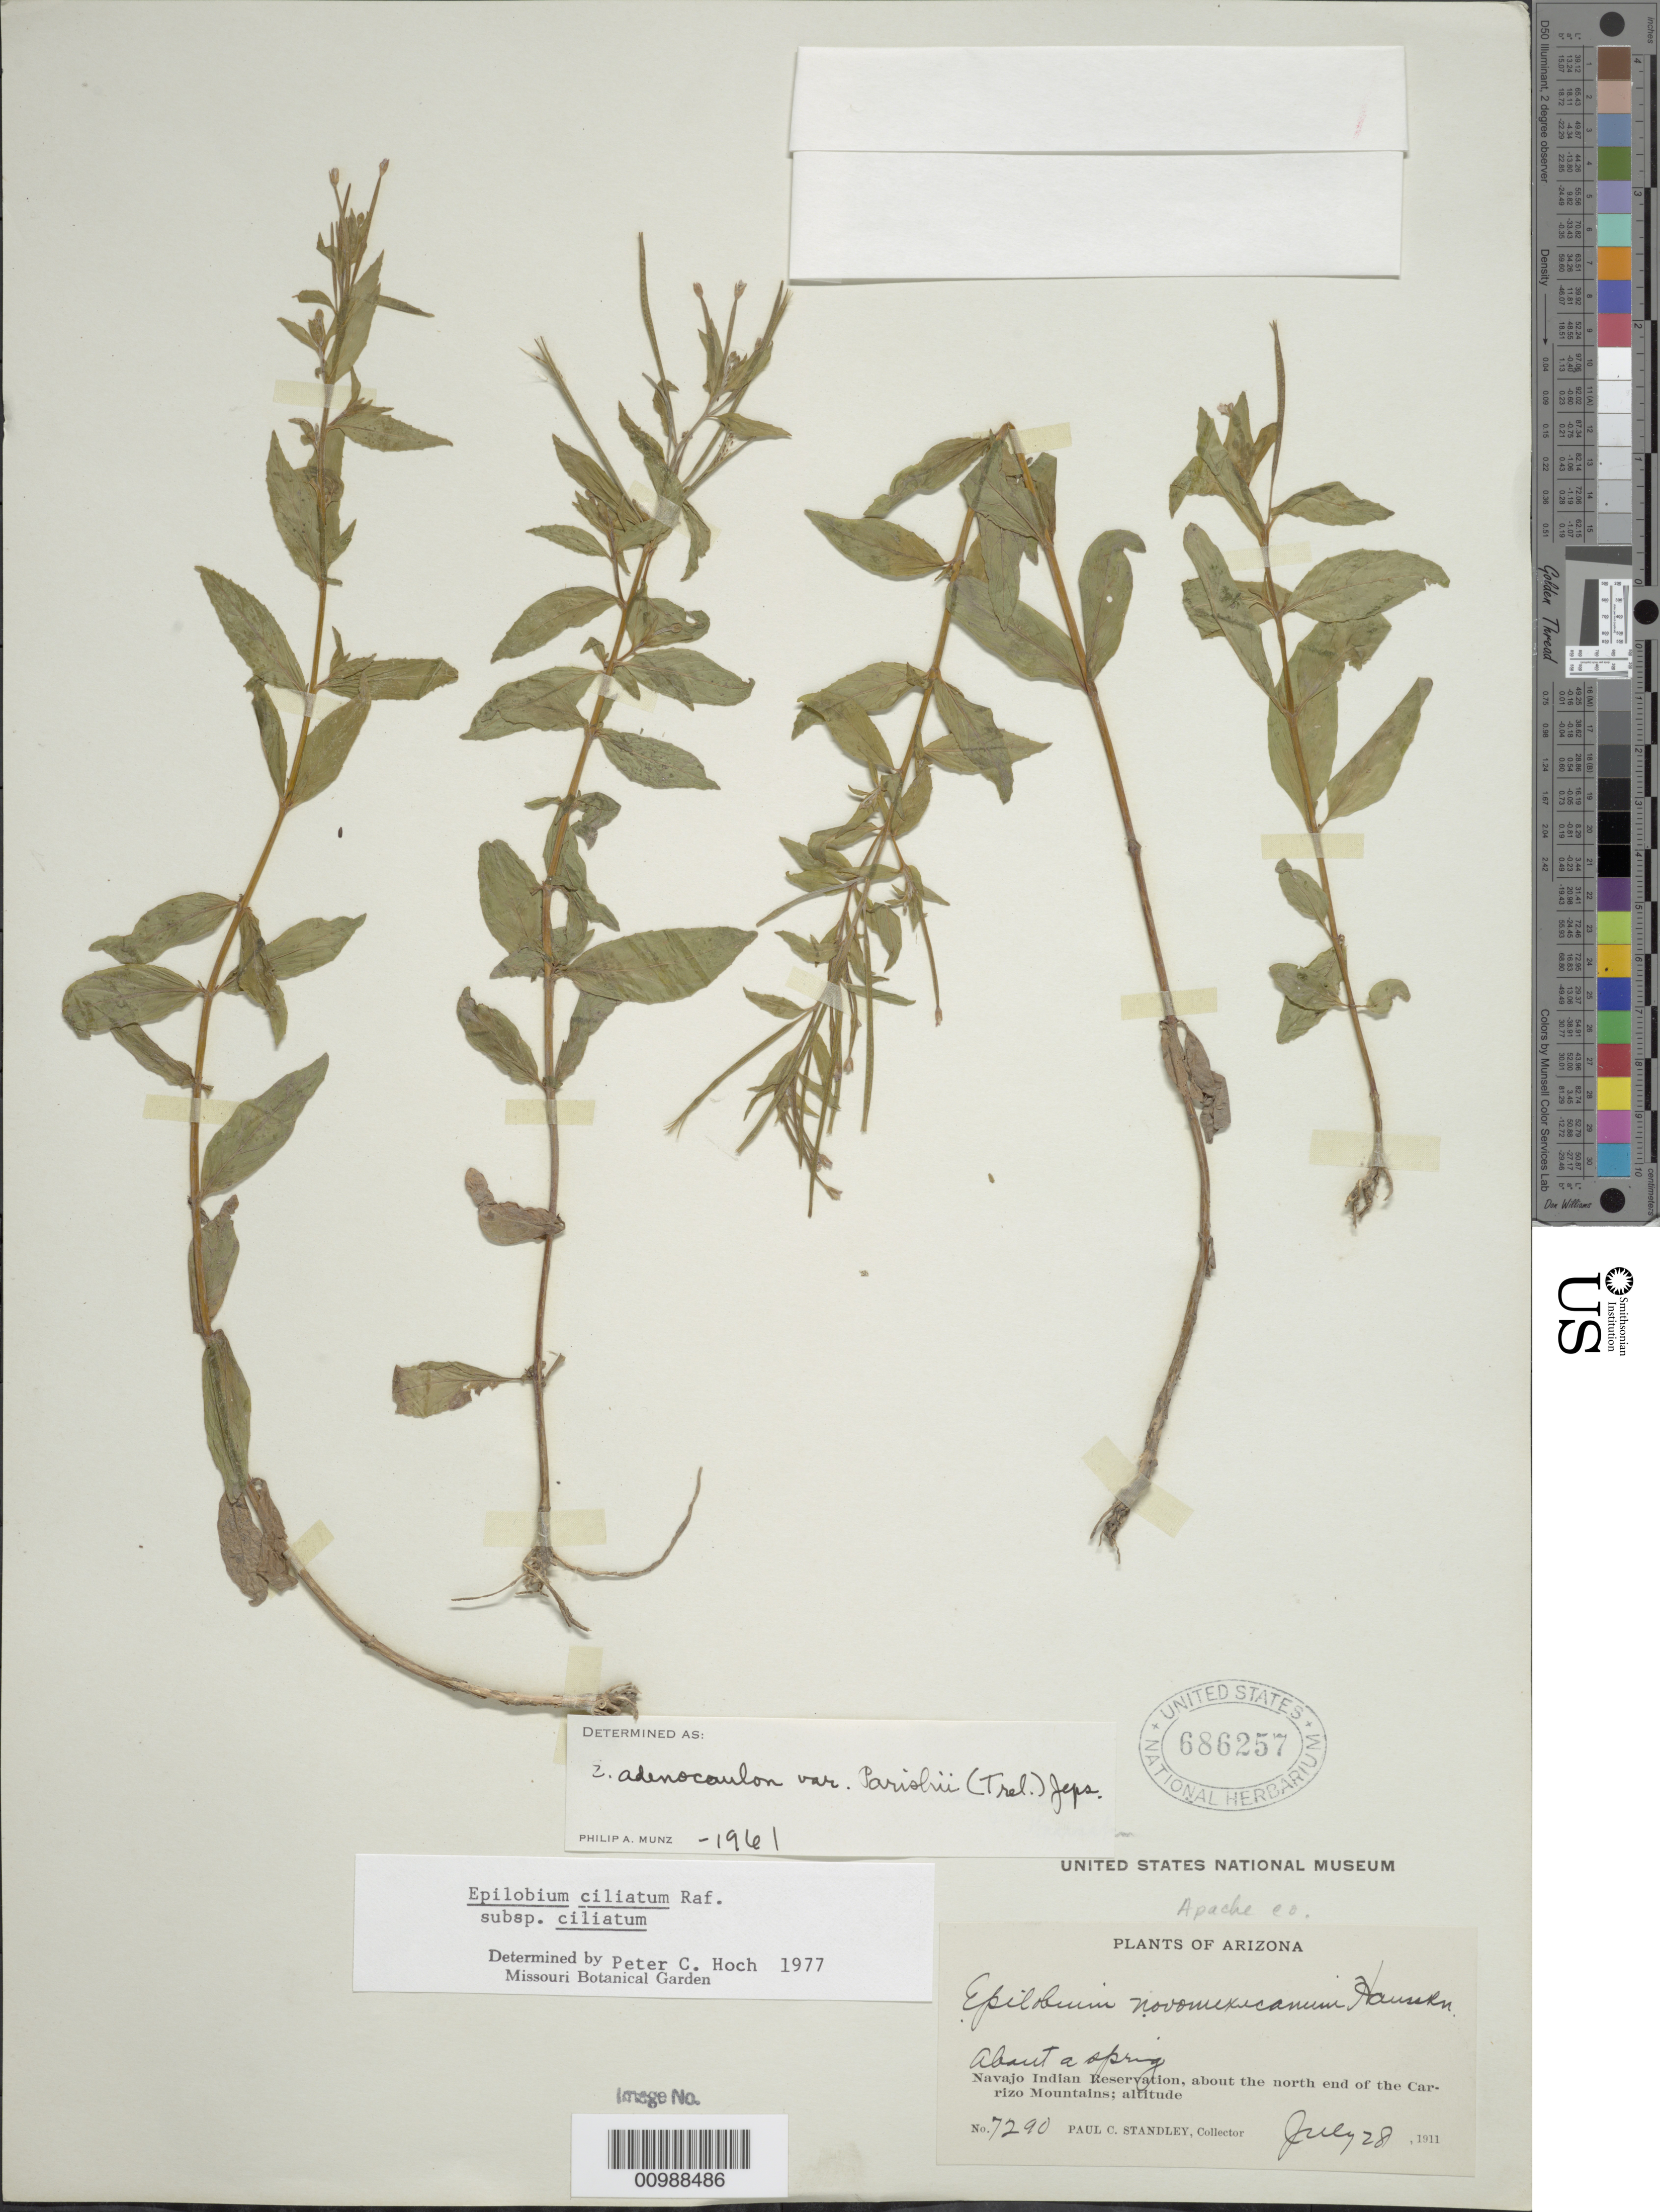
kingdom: Plantae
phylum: Tracheophyta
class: Magnoliopsida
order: Myrtales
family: Onagraceae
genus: Epilobium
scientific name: Epilobium ciliatum subsp. ciliatum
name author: Raf.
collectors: P. C. Standley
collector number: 7290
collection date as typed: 28 Jul 1911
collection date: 1911-07-28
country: United States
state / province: Arizona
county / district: Apache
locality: Navajo Indian Reservation, N. end of the Carrizo Mts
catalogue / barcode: US 686257